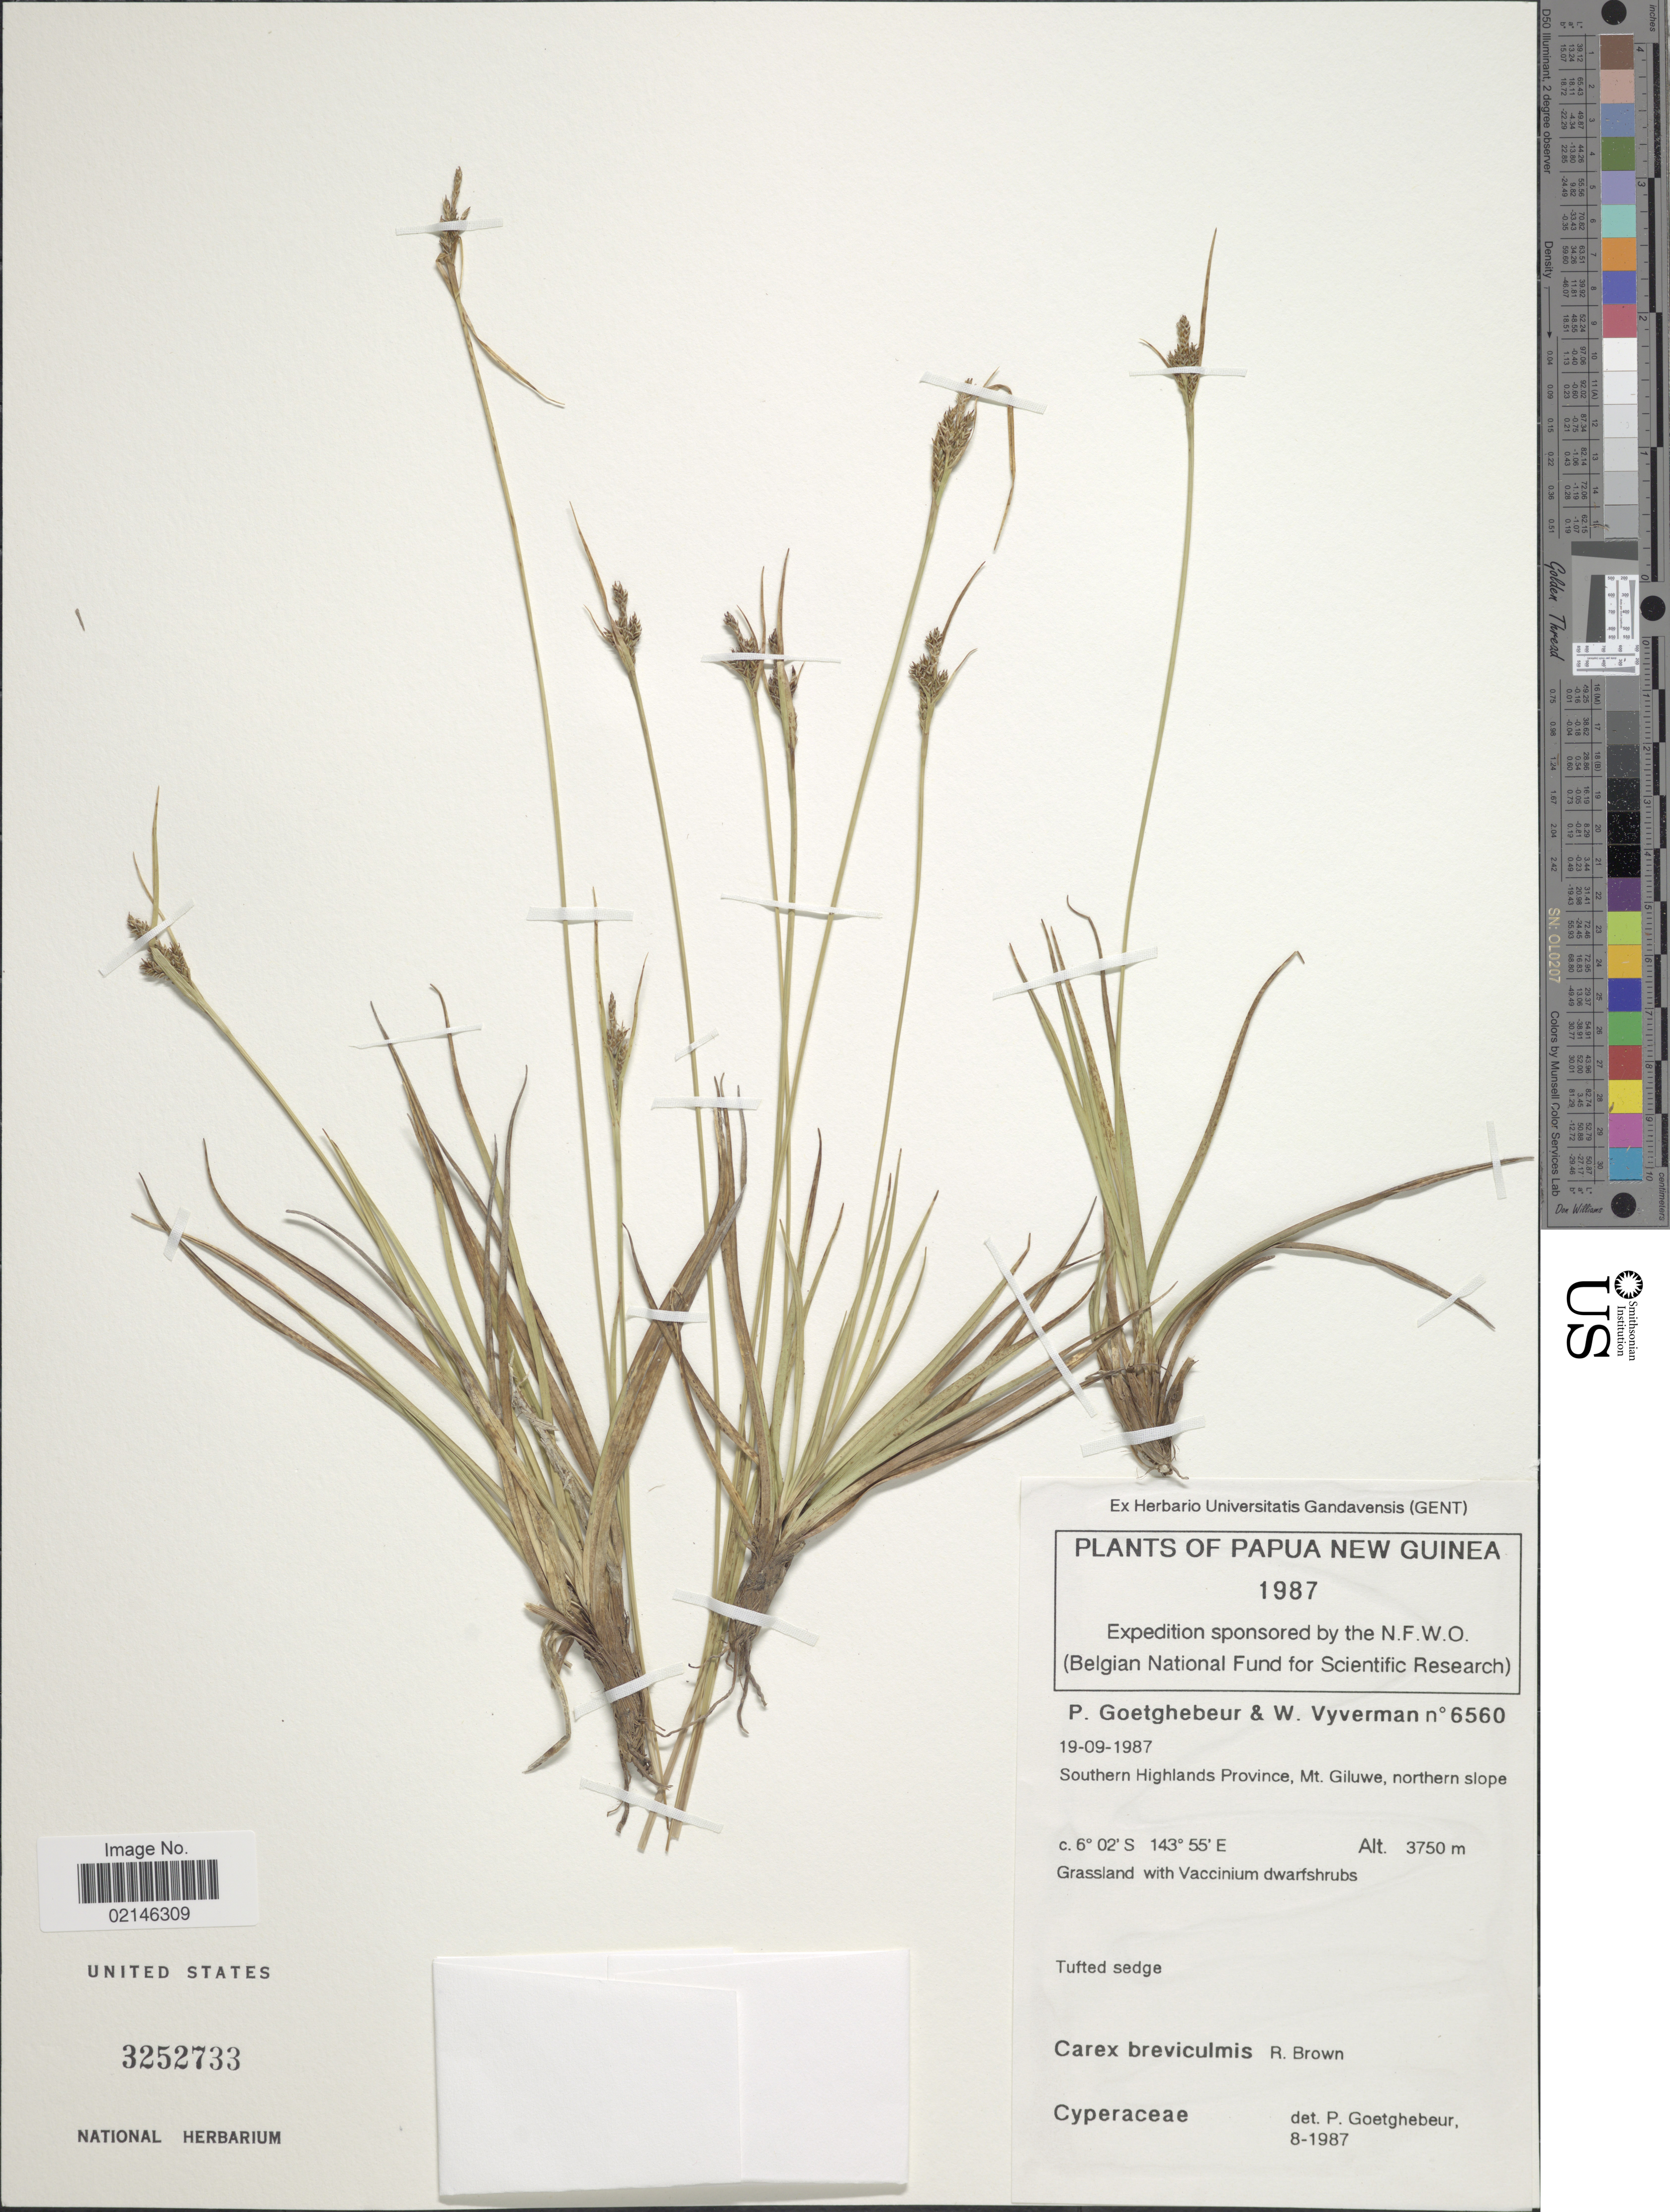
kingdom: Plantae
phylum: Tracheophyta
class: Liliopsida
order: Poales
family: Cyperaceae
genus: Carex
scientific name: Carex breviculmis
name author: R. Br.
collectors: P. Goetghebeur & W. Vyverman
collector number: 6560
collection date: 1987-09-19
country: Papua New Guinea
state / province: Southern Highlands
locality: Mt. Giluwe, northern slope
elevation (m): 3750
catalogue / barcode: US 3252733